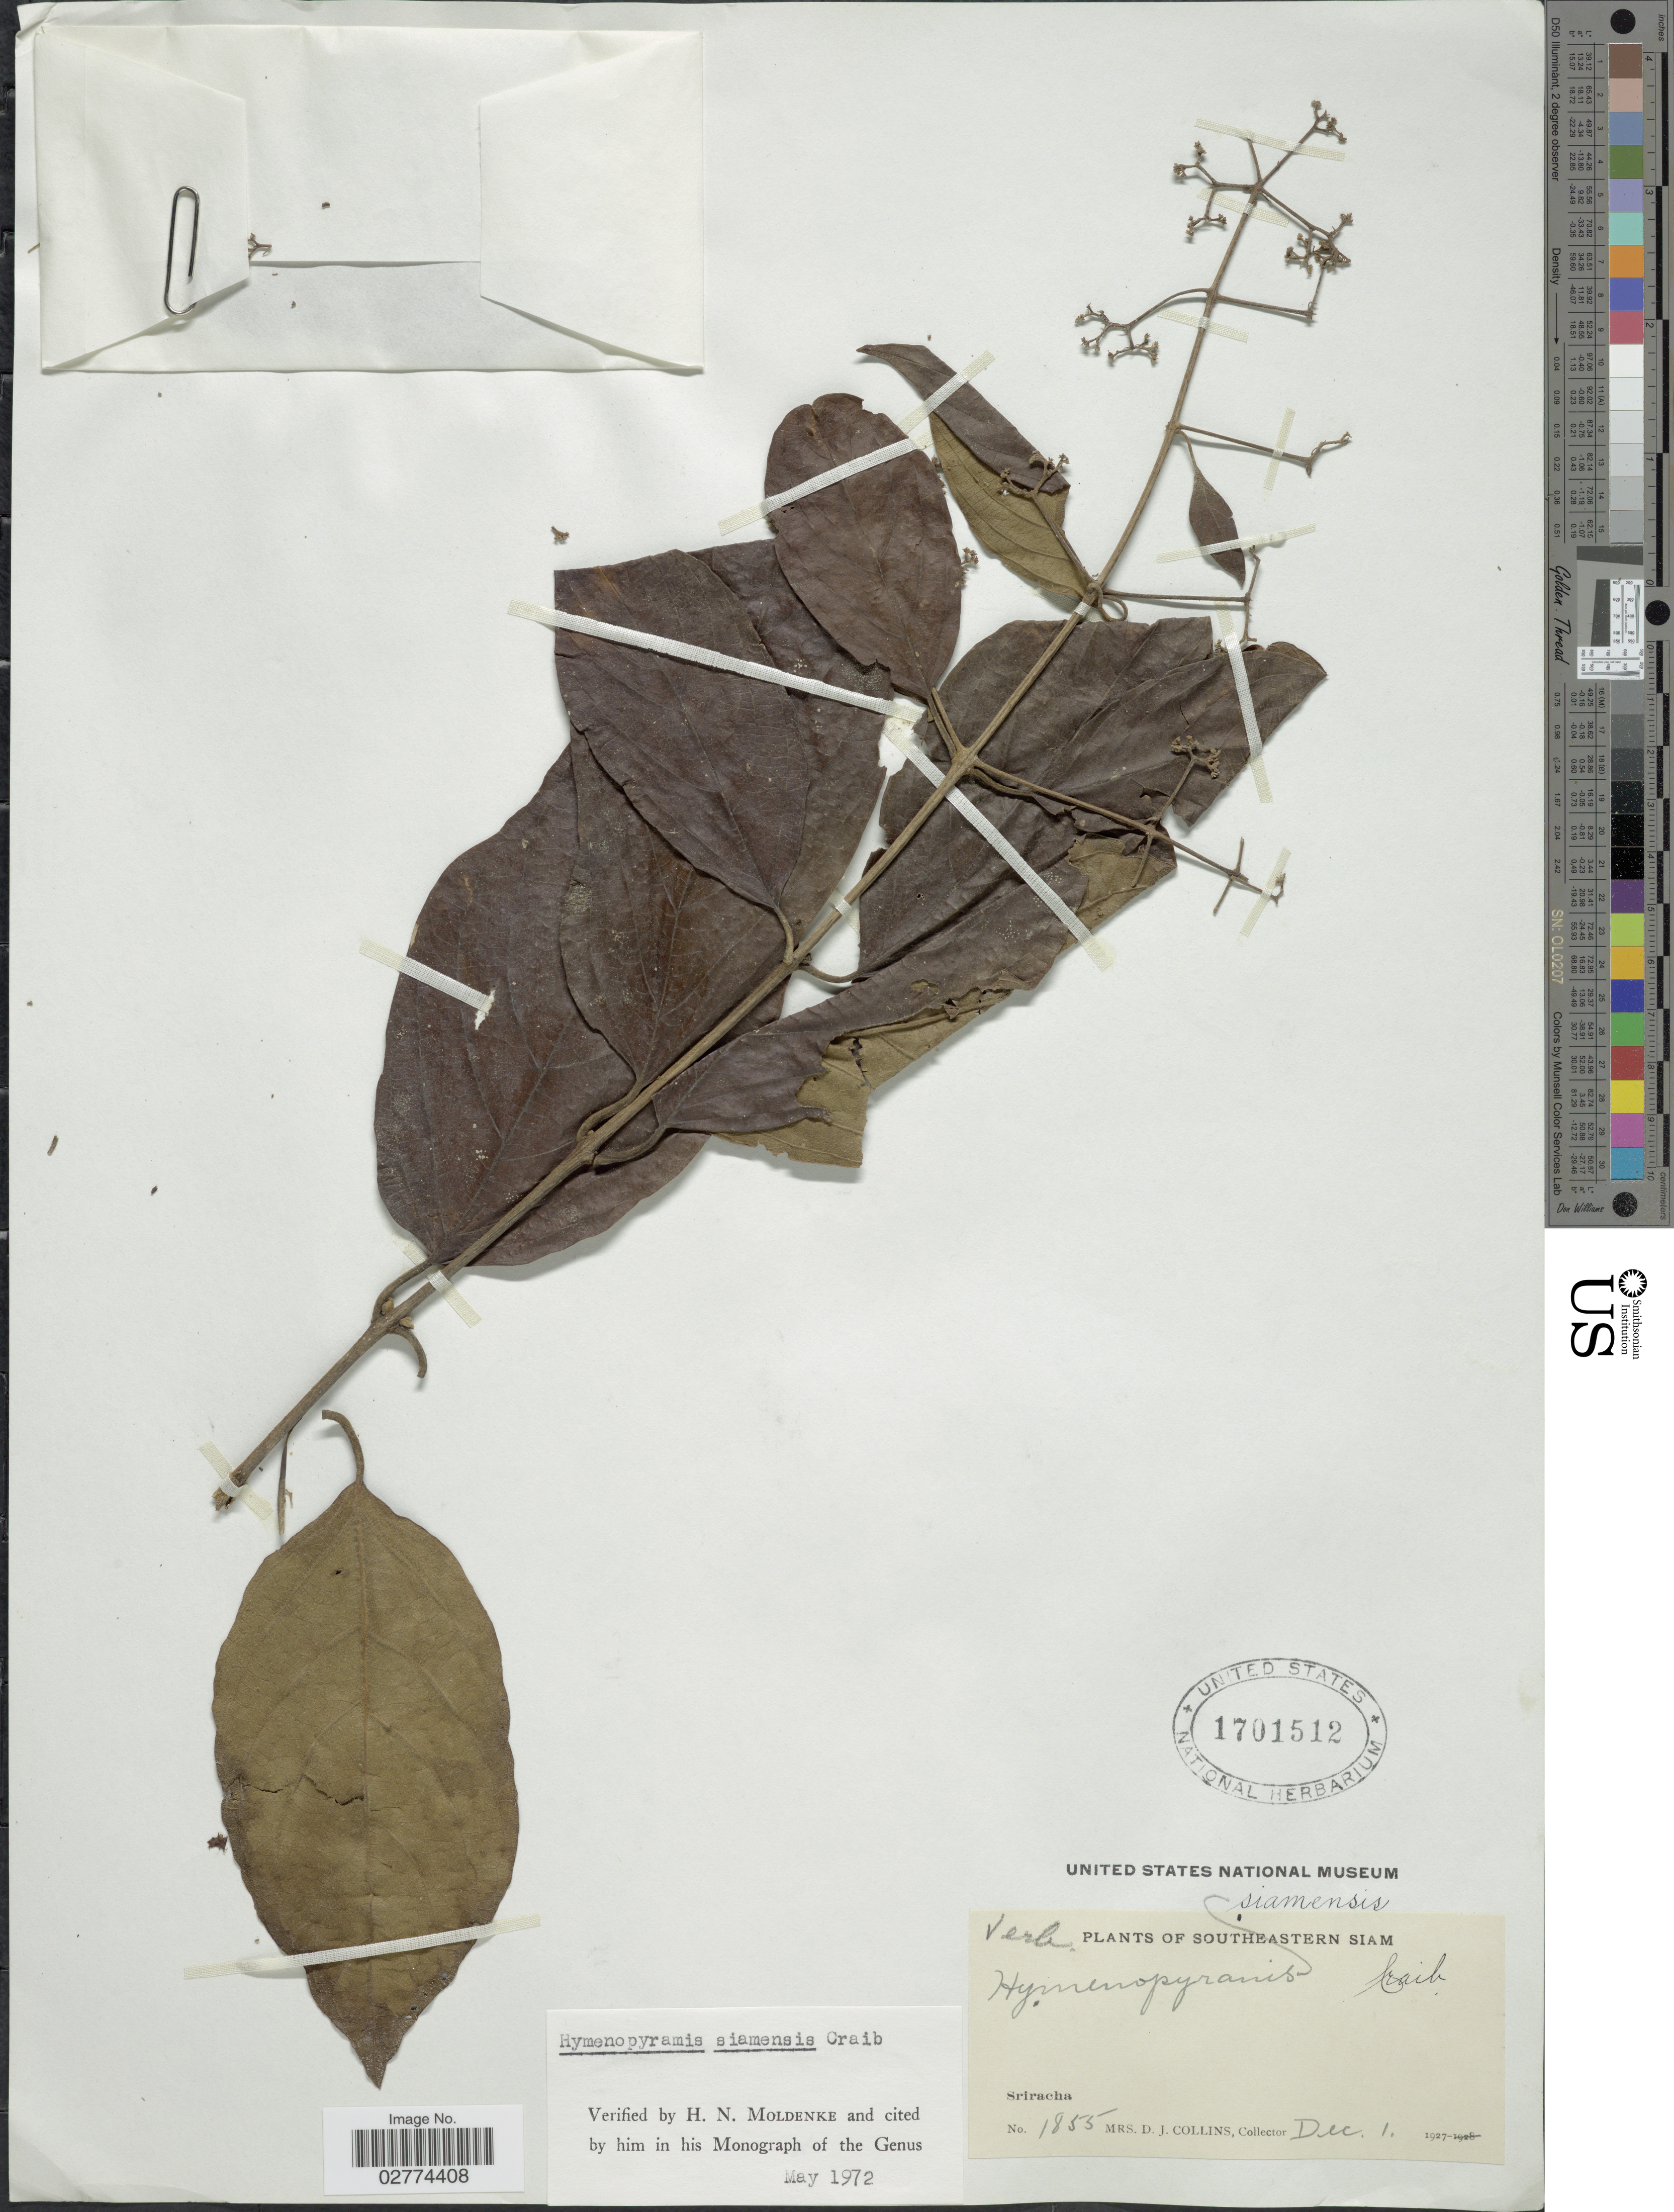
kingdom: Plantae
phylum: Tracheophyta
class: Magnoliopsida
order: Lamiales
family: Lamiaceae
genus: Hymenopyramis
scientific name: Hymenopyramis siamensis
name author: Craib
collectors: Mrs. D. J. Collins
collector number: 1855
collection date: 1927-12-01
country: Thailand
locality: Southeastern Siam. Sriracha.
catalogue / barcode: US 1701512